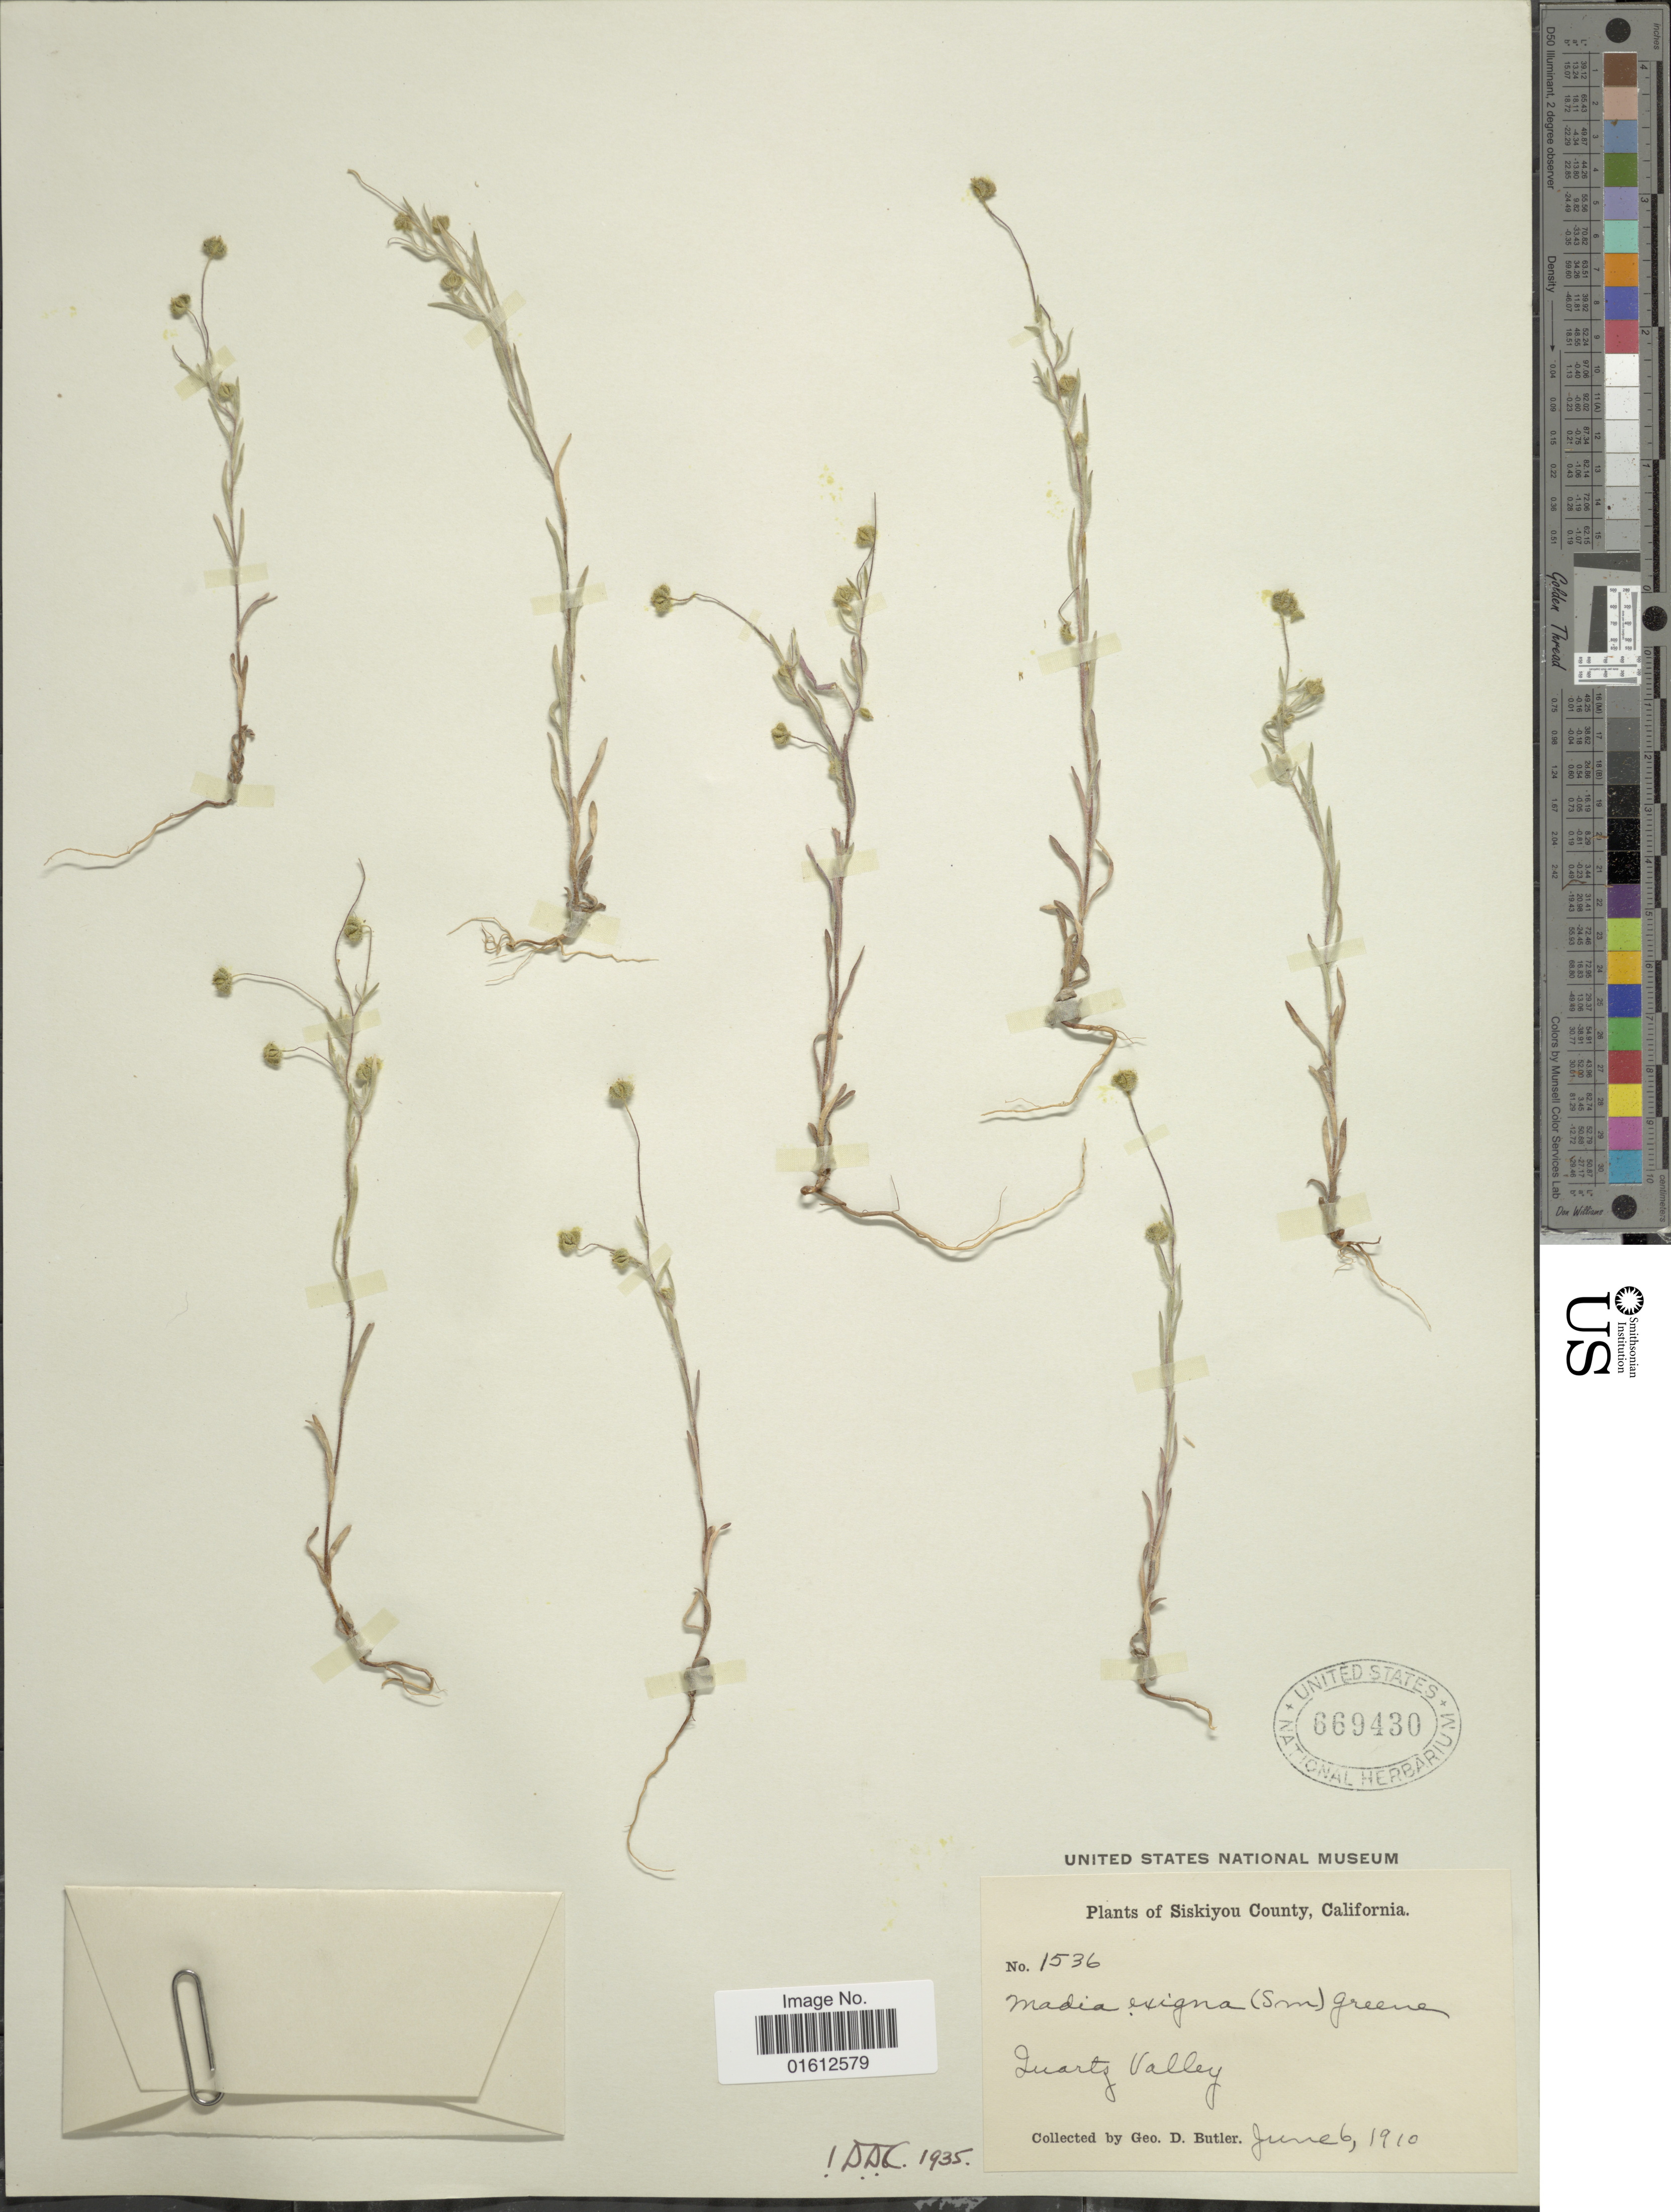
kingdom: Plantae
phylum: Tracheophyta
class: Magnoliopsida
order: Asterales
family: Asteraceae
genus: Madia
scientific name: Madia exigua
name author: (Sm.) A. Gray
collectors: G. D. Butler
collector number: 1536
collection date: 1910-06-06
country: United States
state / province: California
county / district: Siskiyou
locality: Siskiyou County. Quarts Valley.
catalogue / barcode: US 669430